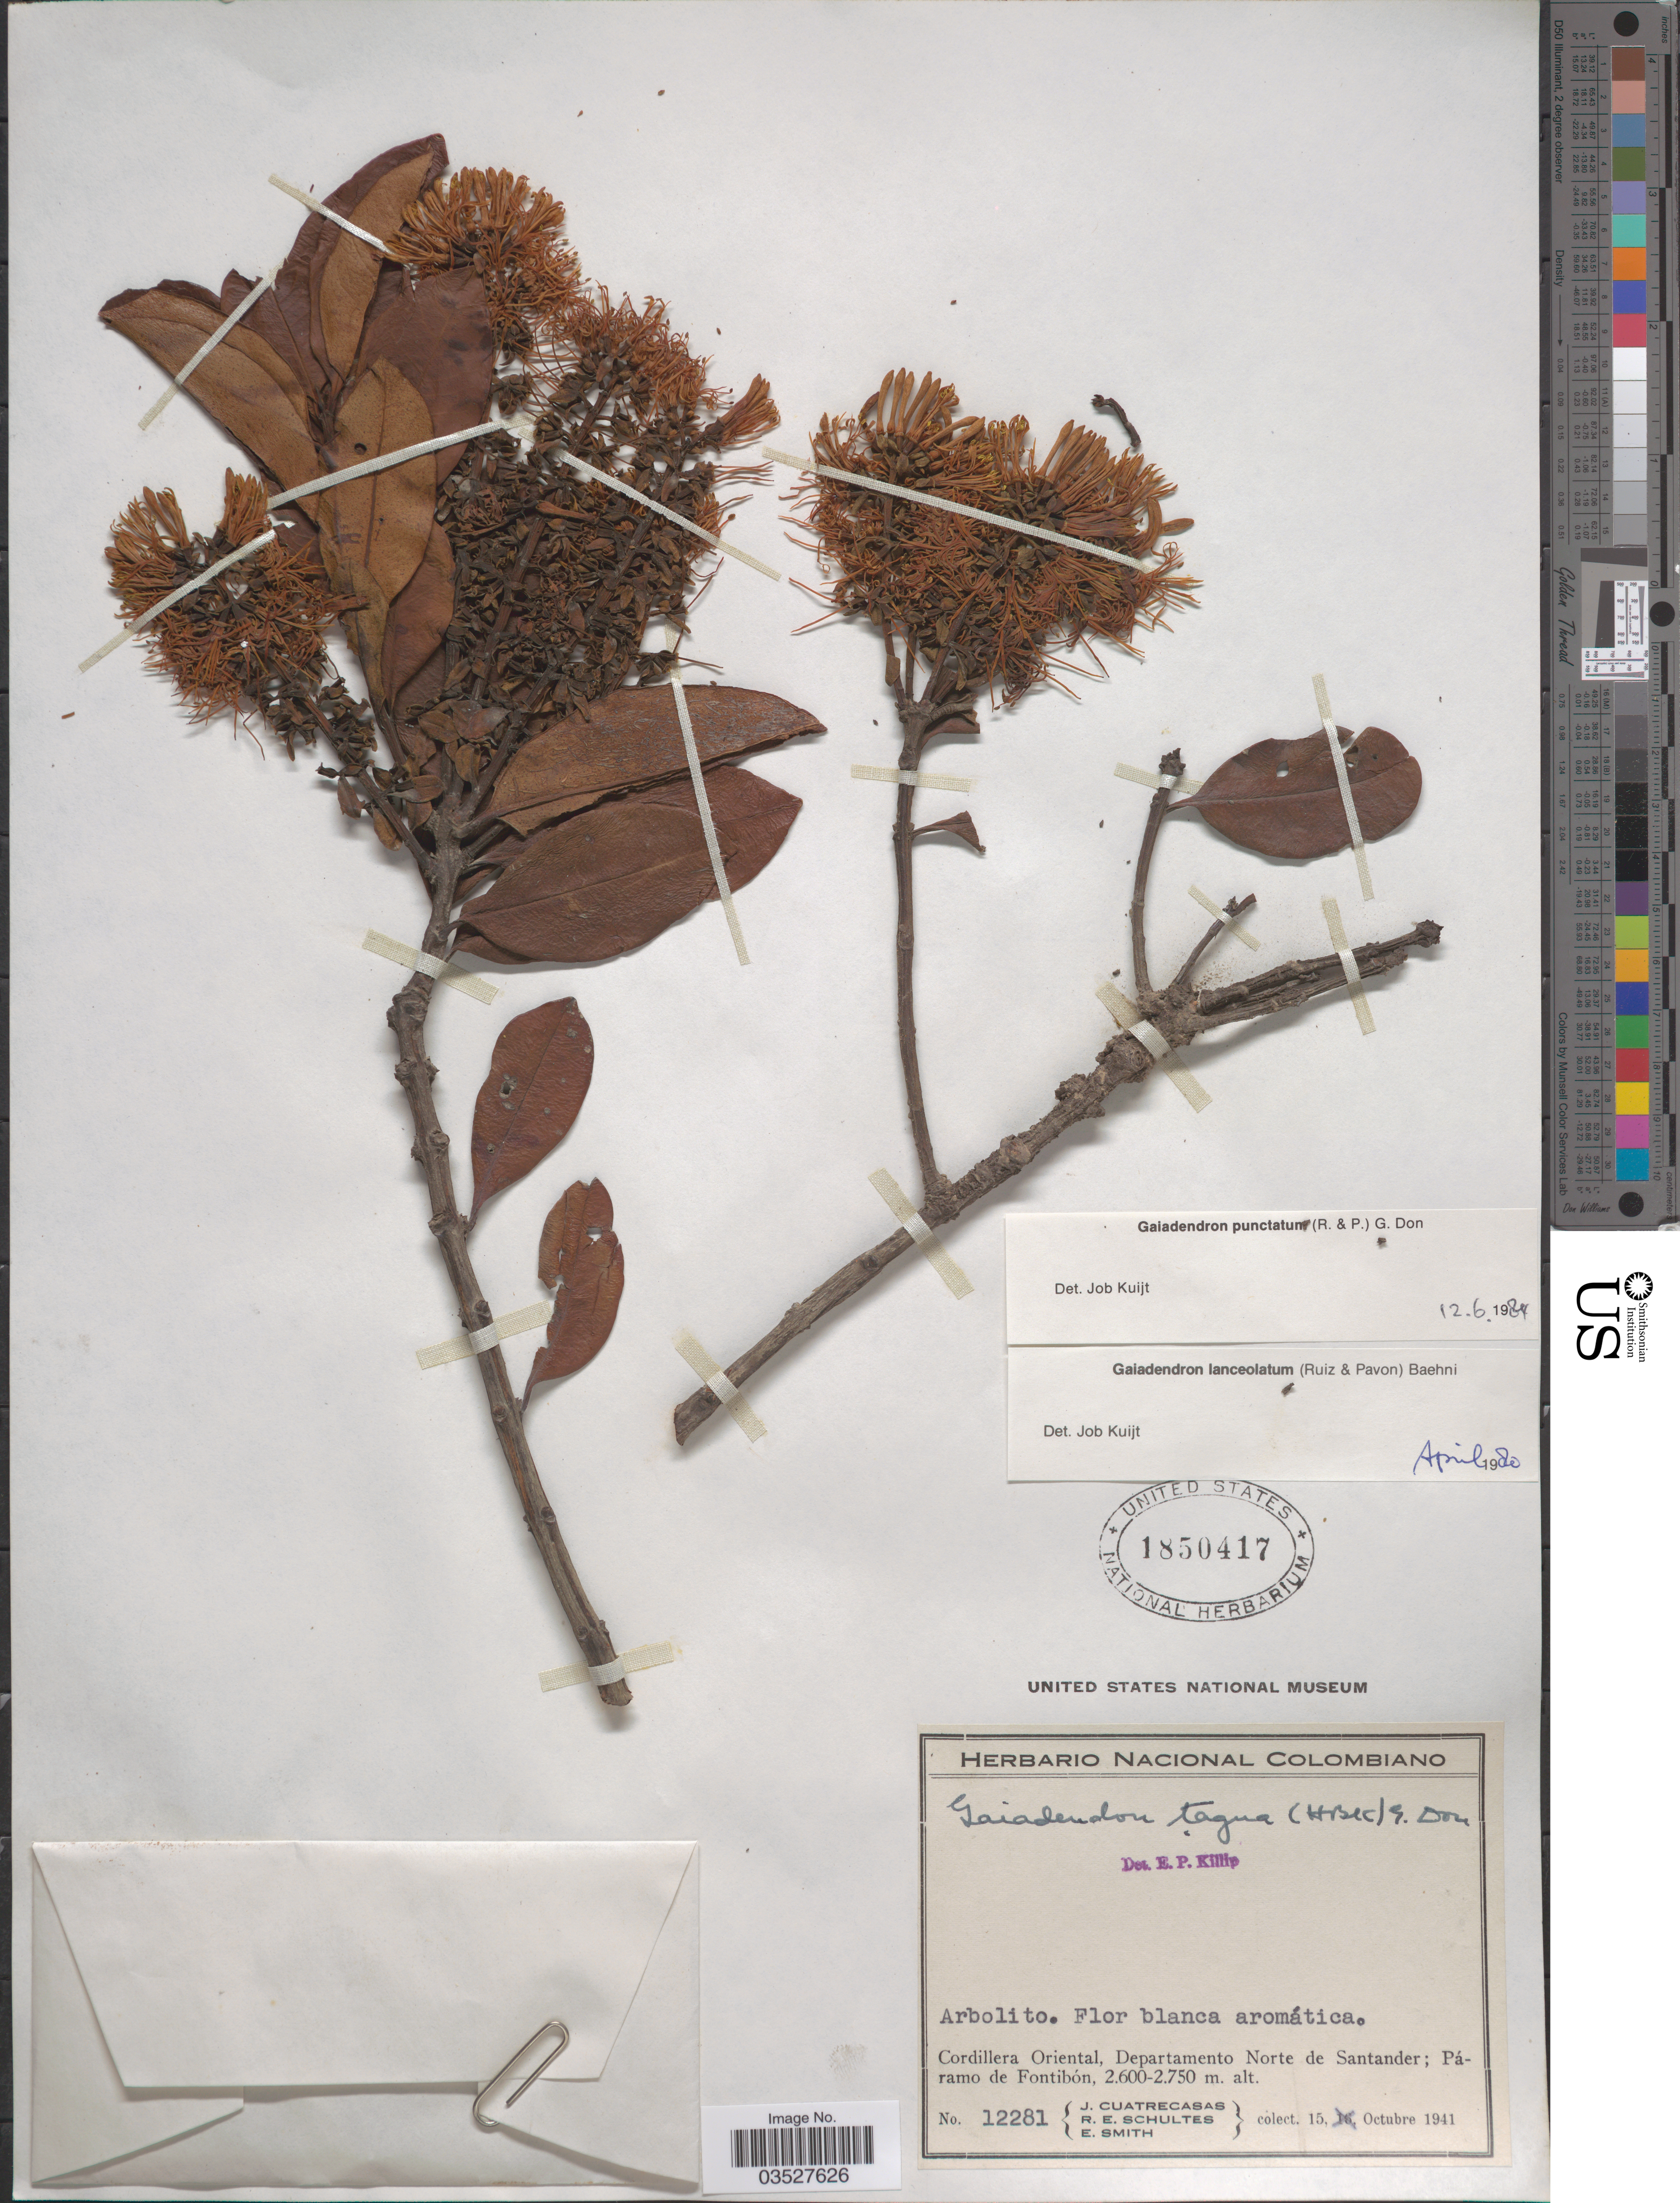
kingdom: Plantae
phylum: Tracheophyta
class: Magnoliopsida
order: Santalales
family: Loranthaceae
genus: Gaiadendron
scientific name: Gaiadendron punctatum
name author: (Ruiz & Pav.) G. Don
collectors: J. Cuatrecasas, R. E. Schultes & E. Smith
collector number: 12281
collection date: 1941-10-15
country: Colombia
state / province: Norte de Santander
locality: Cordillera Oriental, Departamento Norte de Santander; Páramo de Fontibón.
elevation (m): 2600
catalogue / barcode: US 1850417